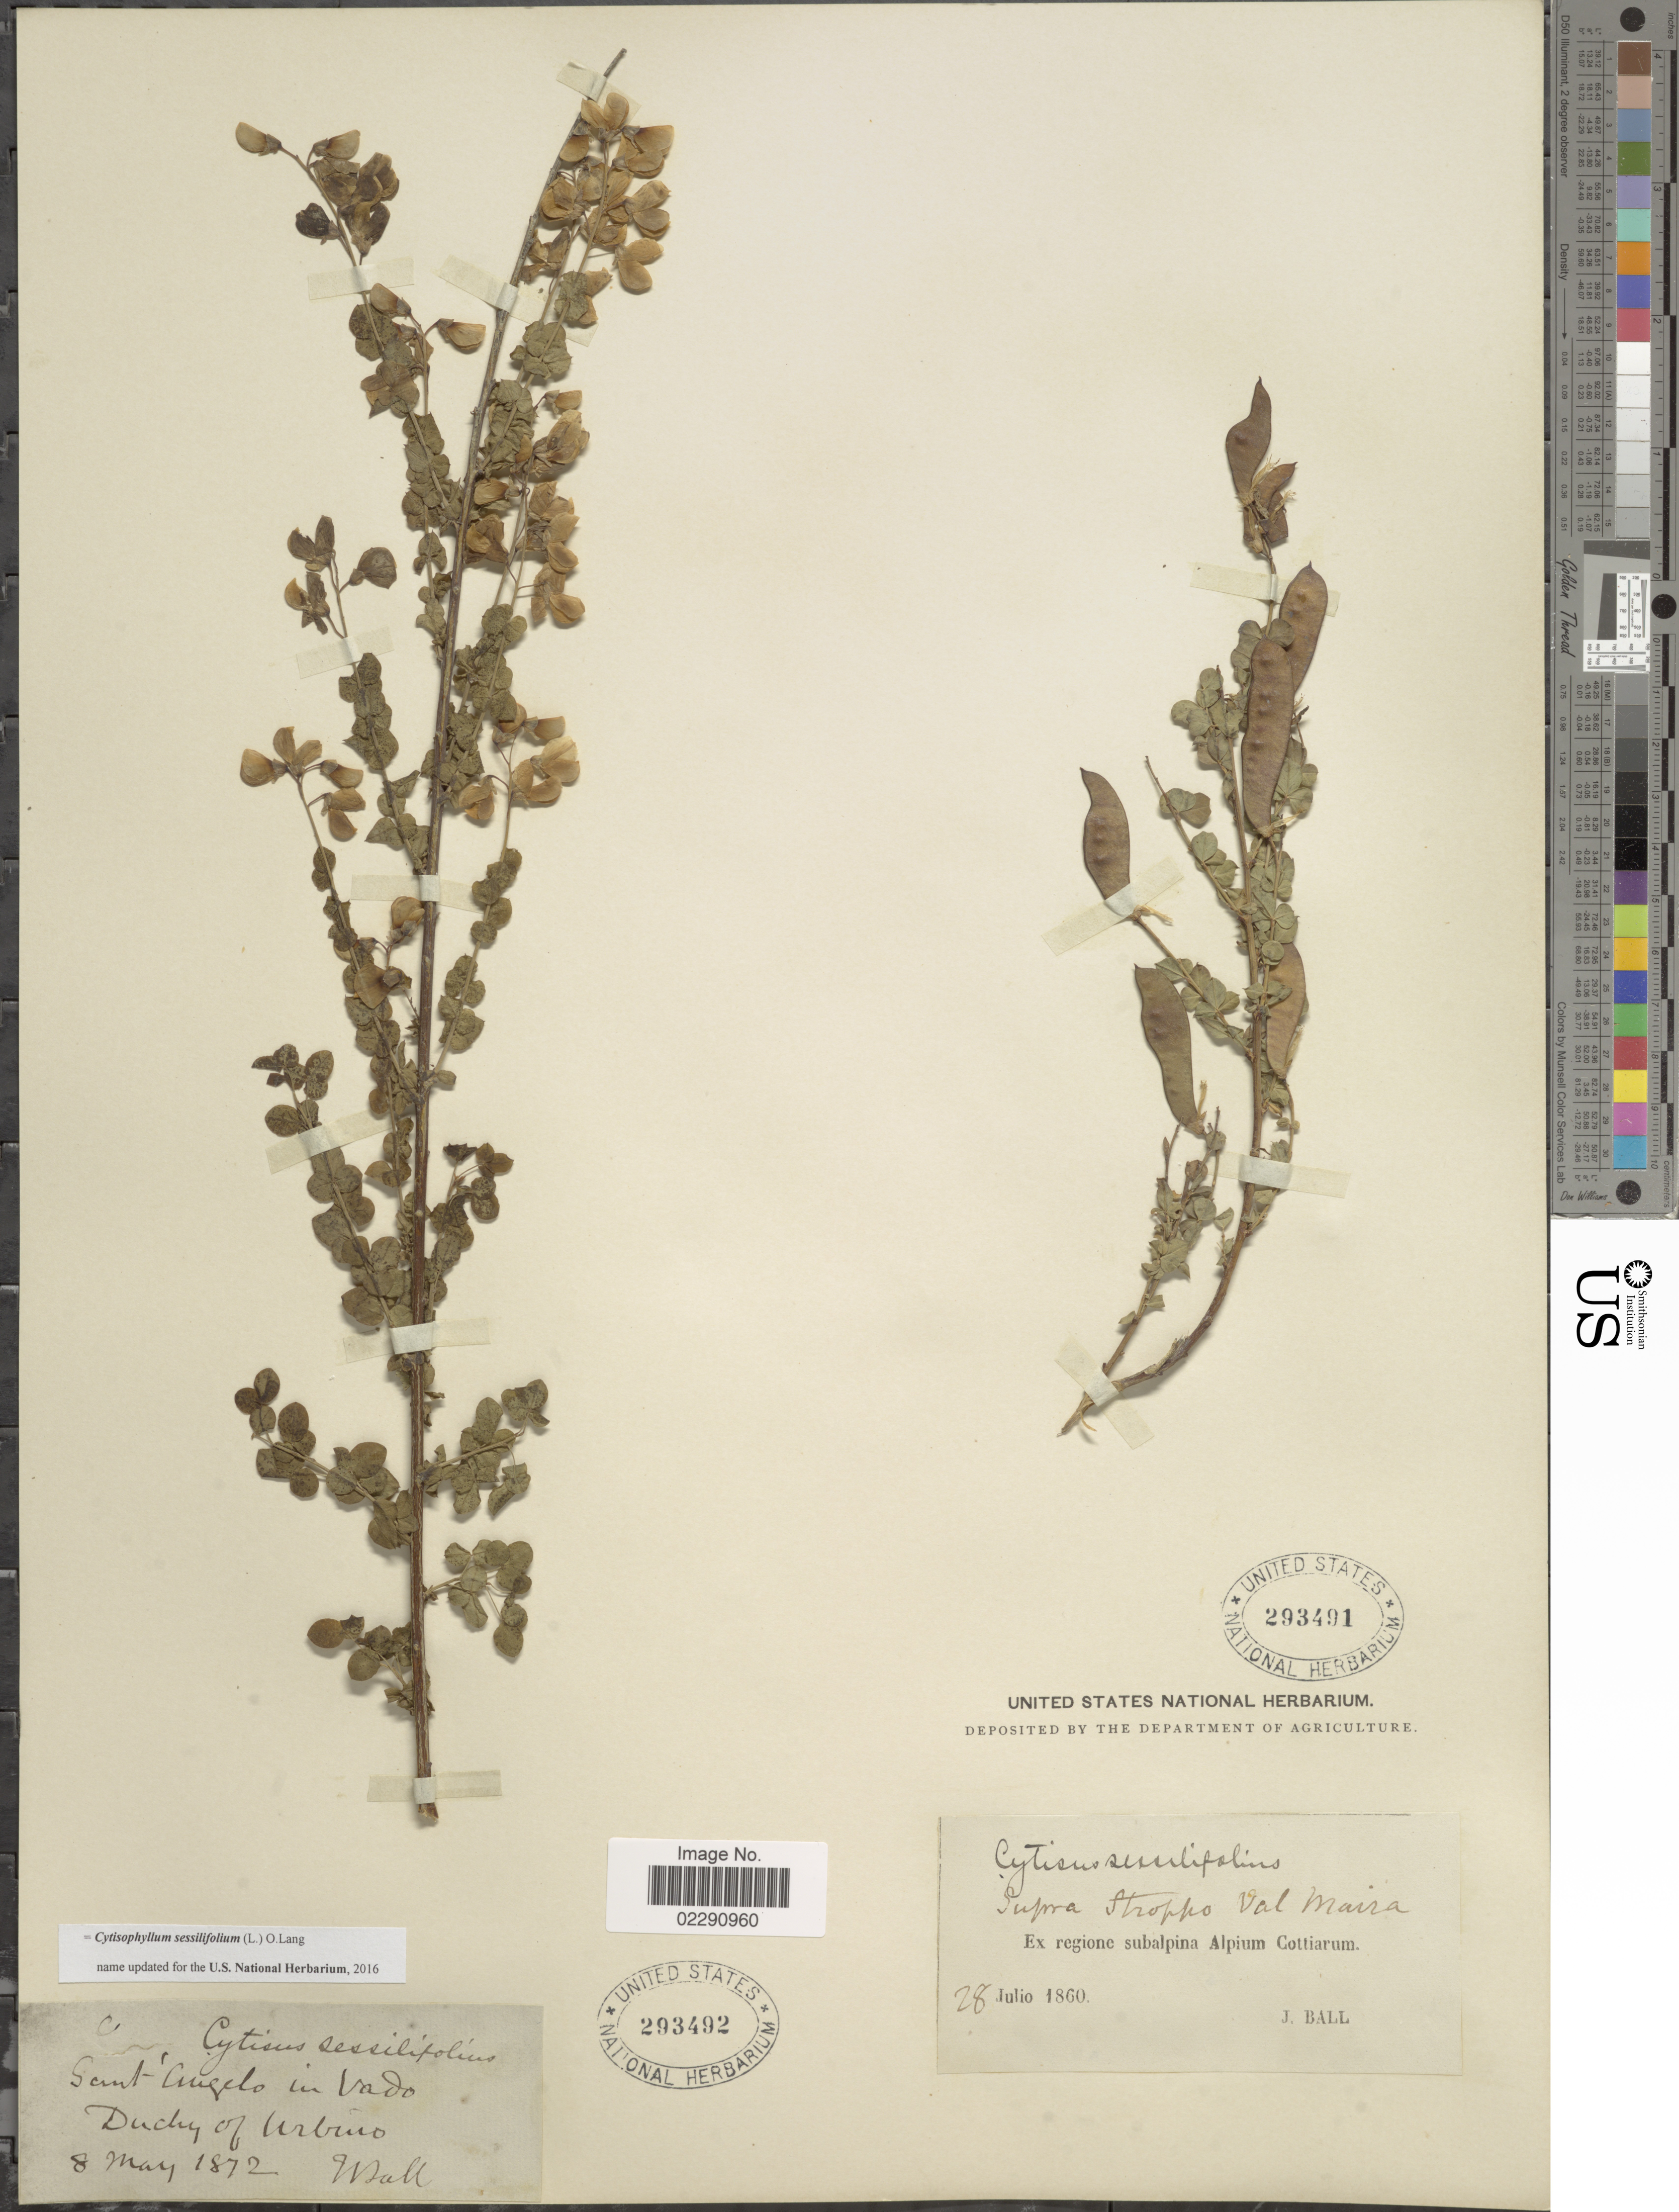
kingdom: Plantae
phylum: Tracheophyta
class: Magnoliopsida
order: Fabales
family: Fabaceae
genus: Cytisophyllum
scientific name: Cytisophyllum sessilifolium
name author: Láng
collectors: J. Ball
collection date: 1872-05-08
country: Italy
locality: Sant'Angelo in Vado Duchy of Urbino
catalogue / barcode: US 293492